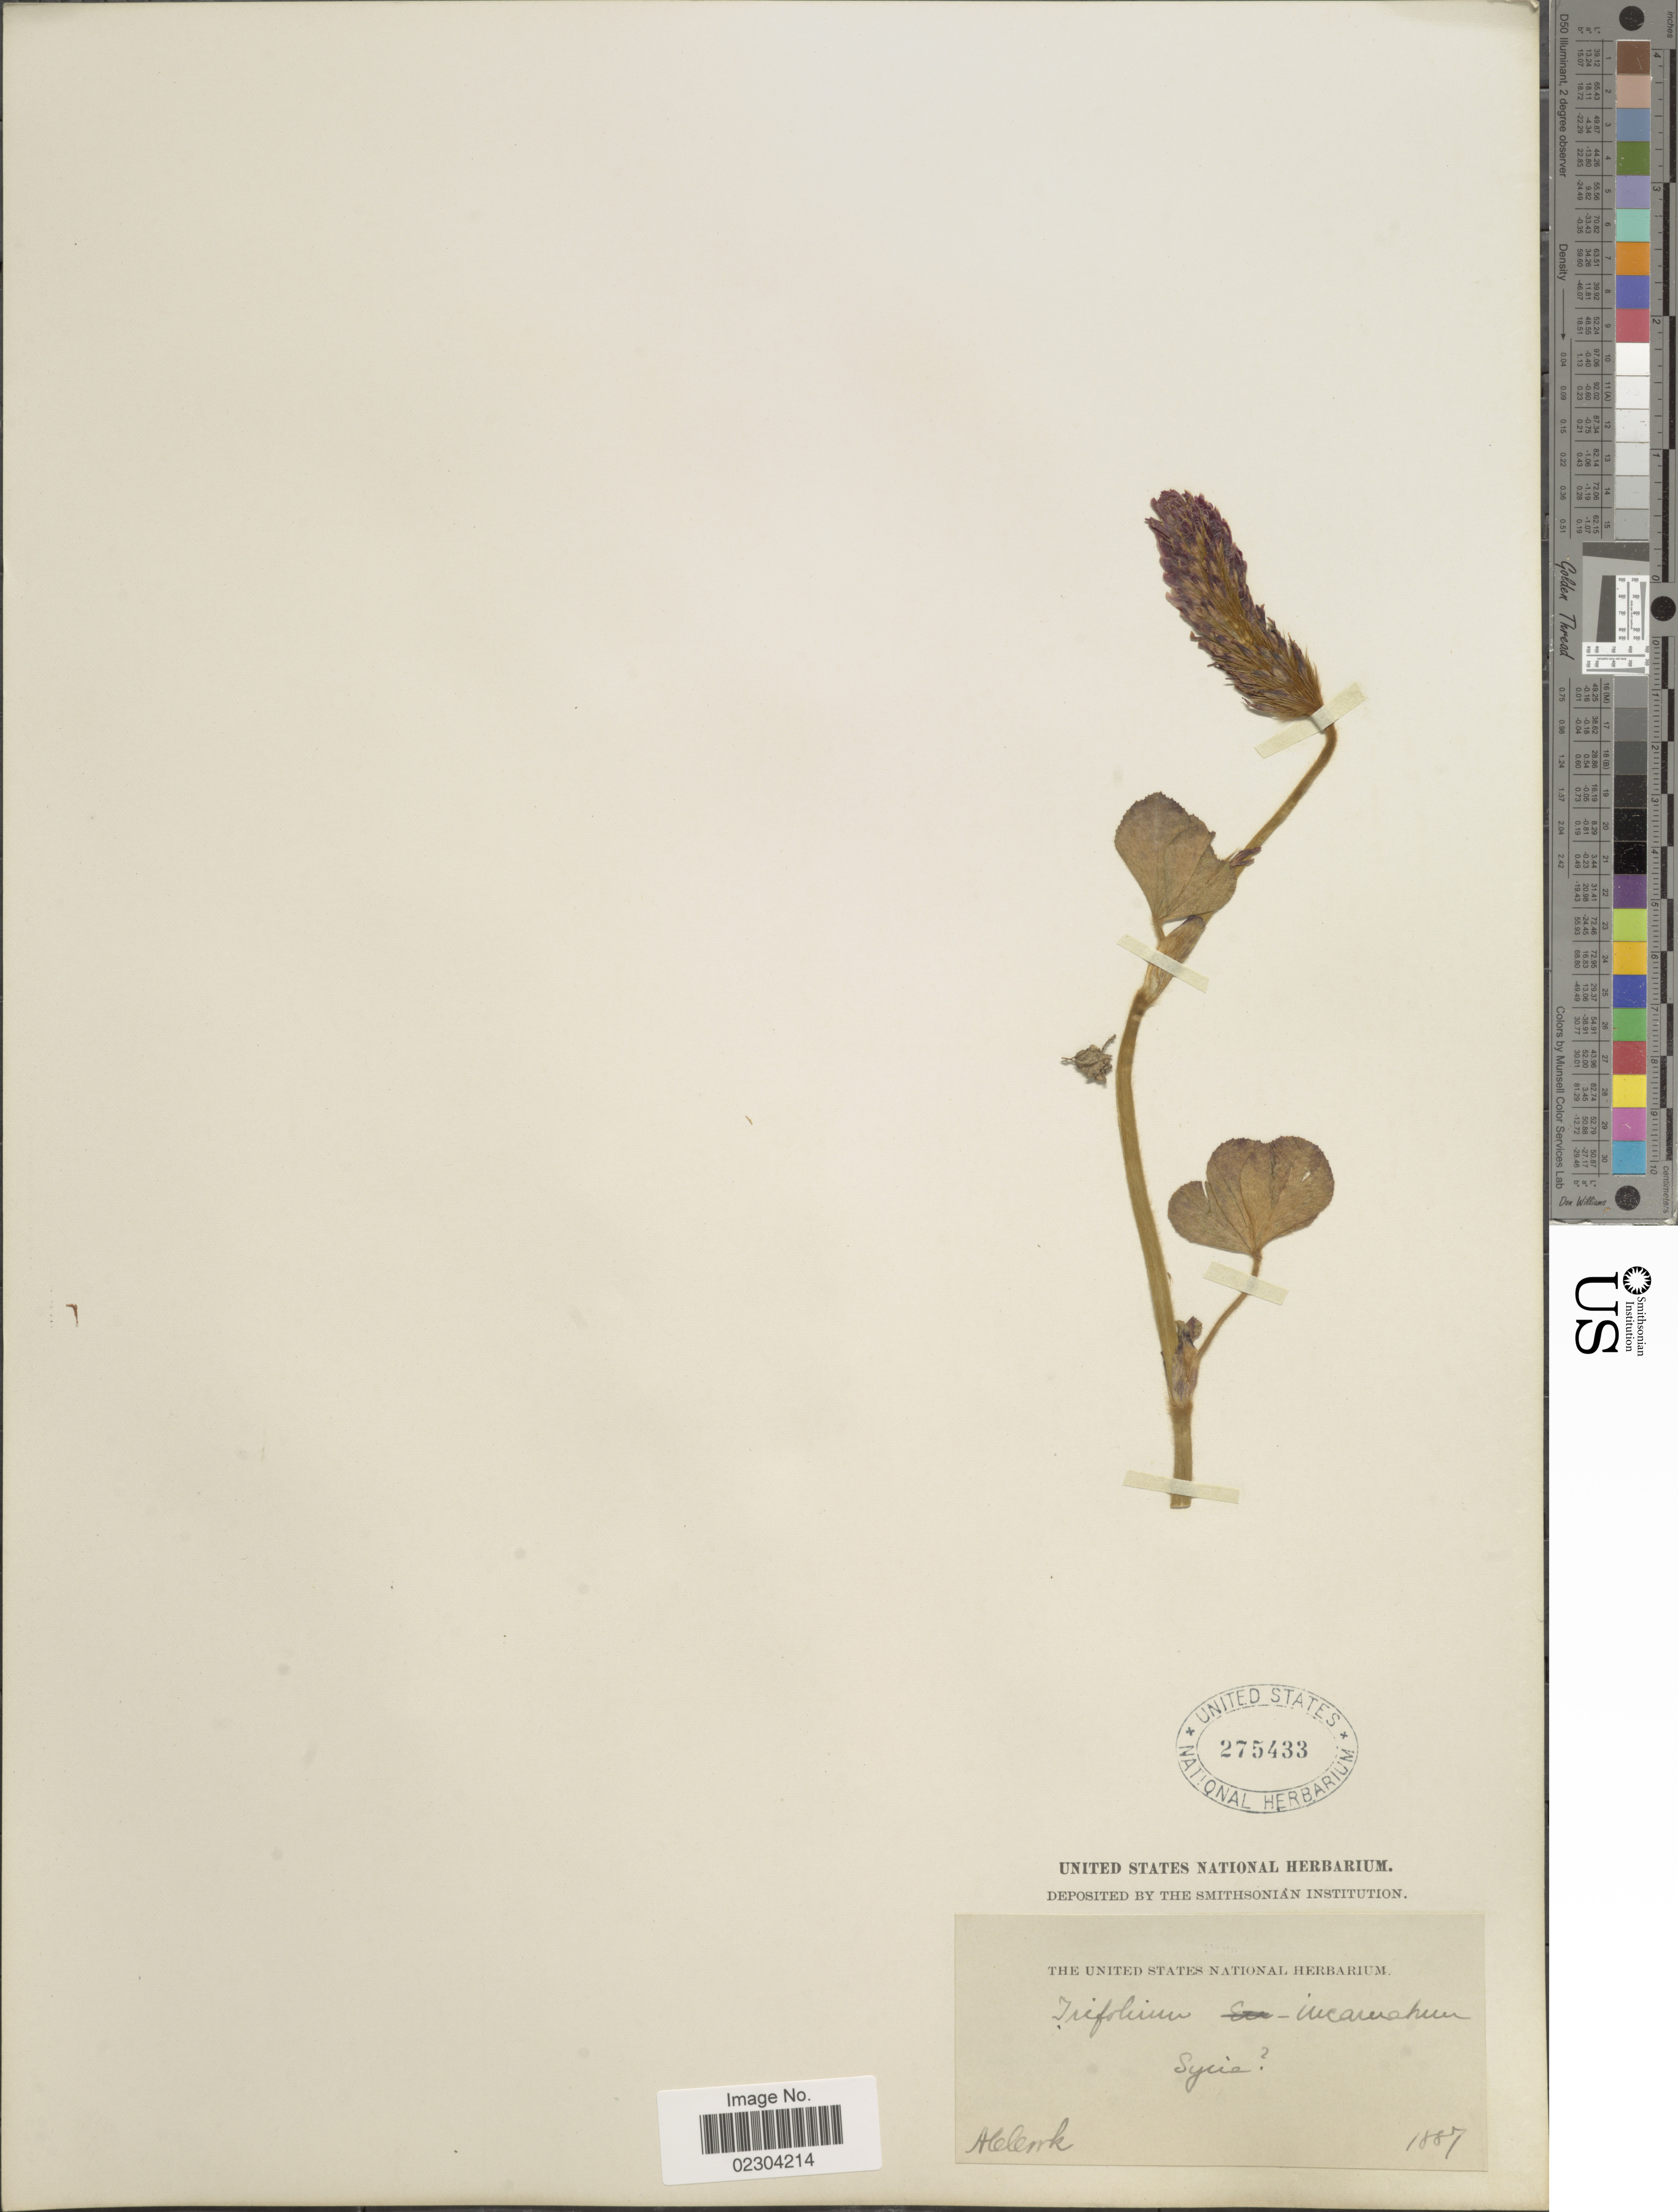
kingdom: Plantae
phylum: Tracheophyta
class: Magnoliopsida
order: Fabales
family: Fabaceae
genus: Trifolium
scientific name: Trifolium incarnatum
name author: L.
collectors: A. Cook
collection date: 1887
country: Syria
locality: Syria? [dubious, based on collector]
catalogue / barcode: US 275433